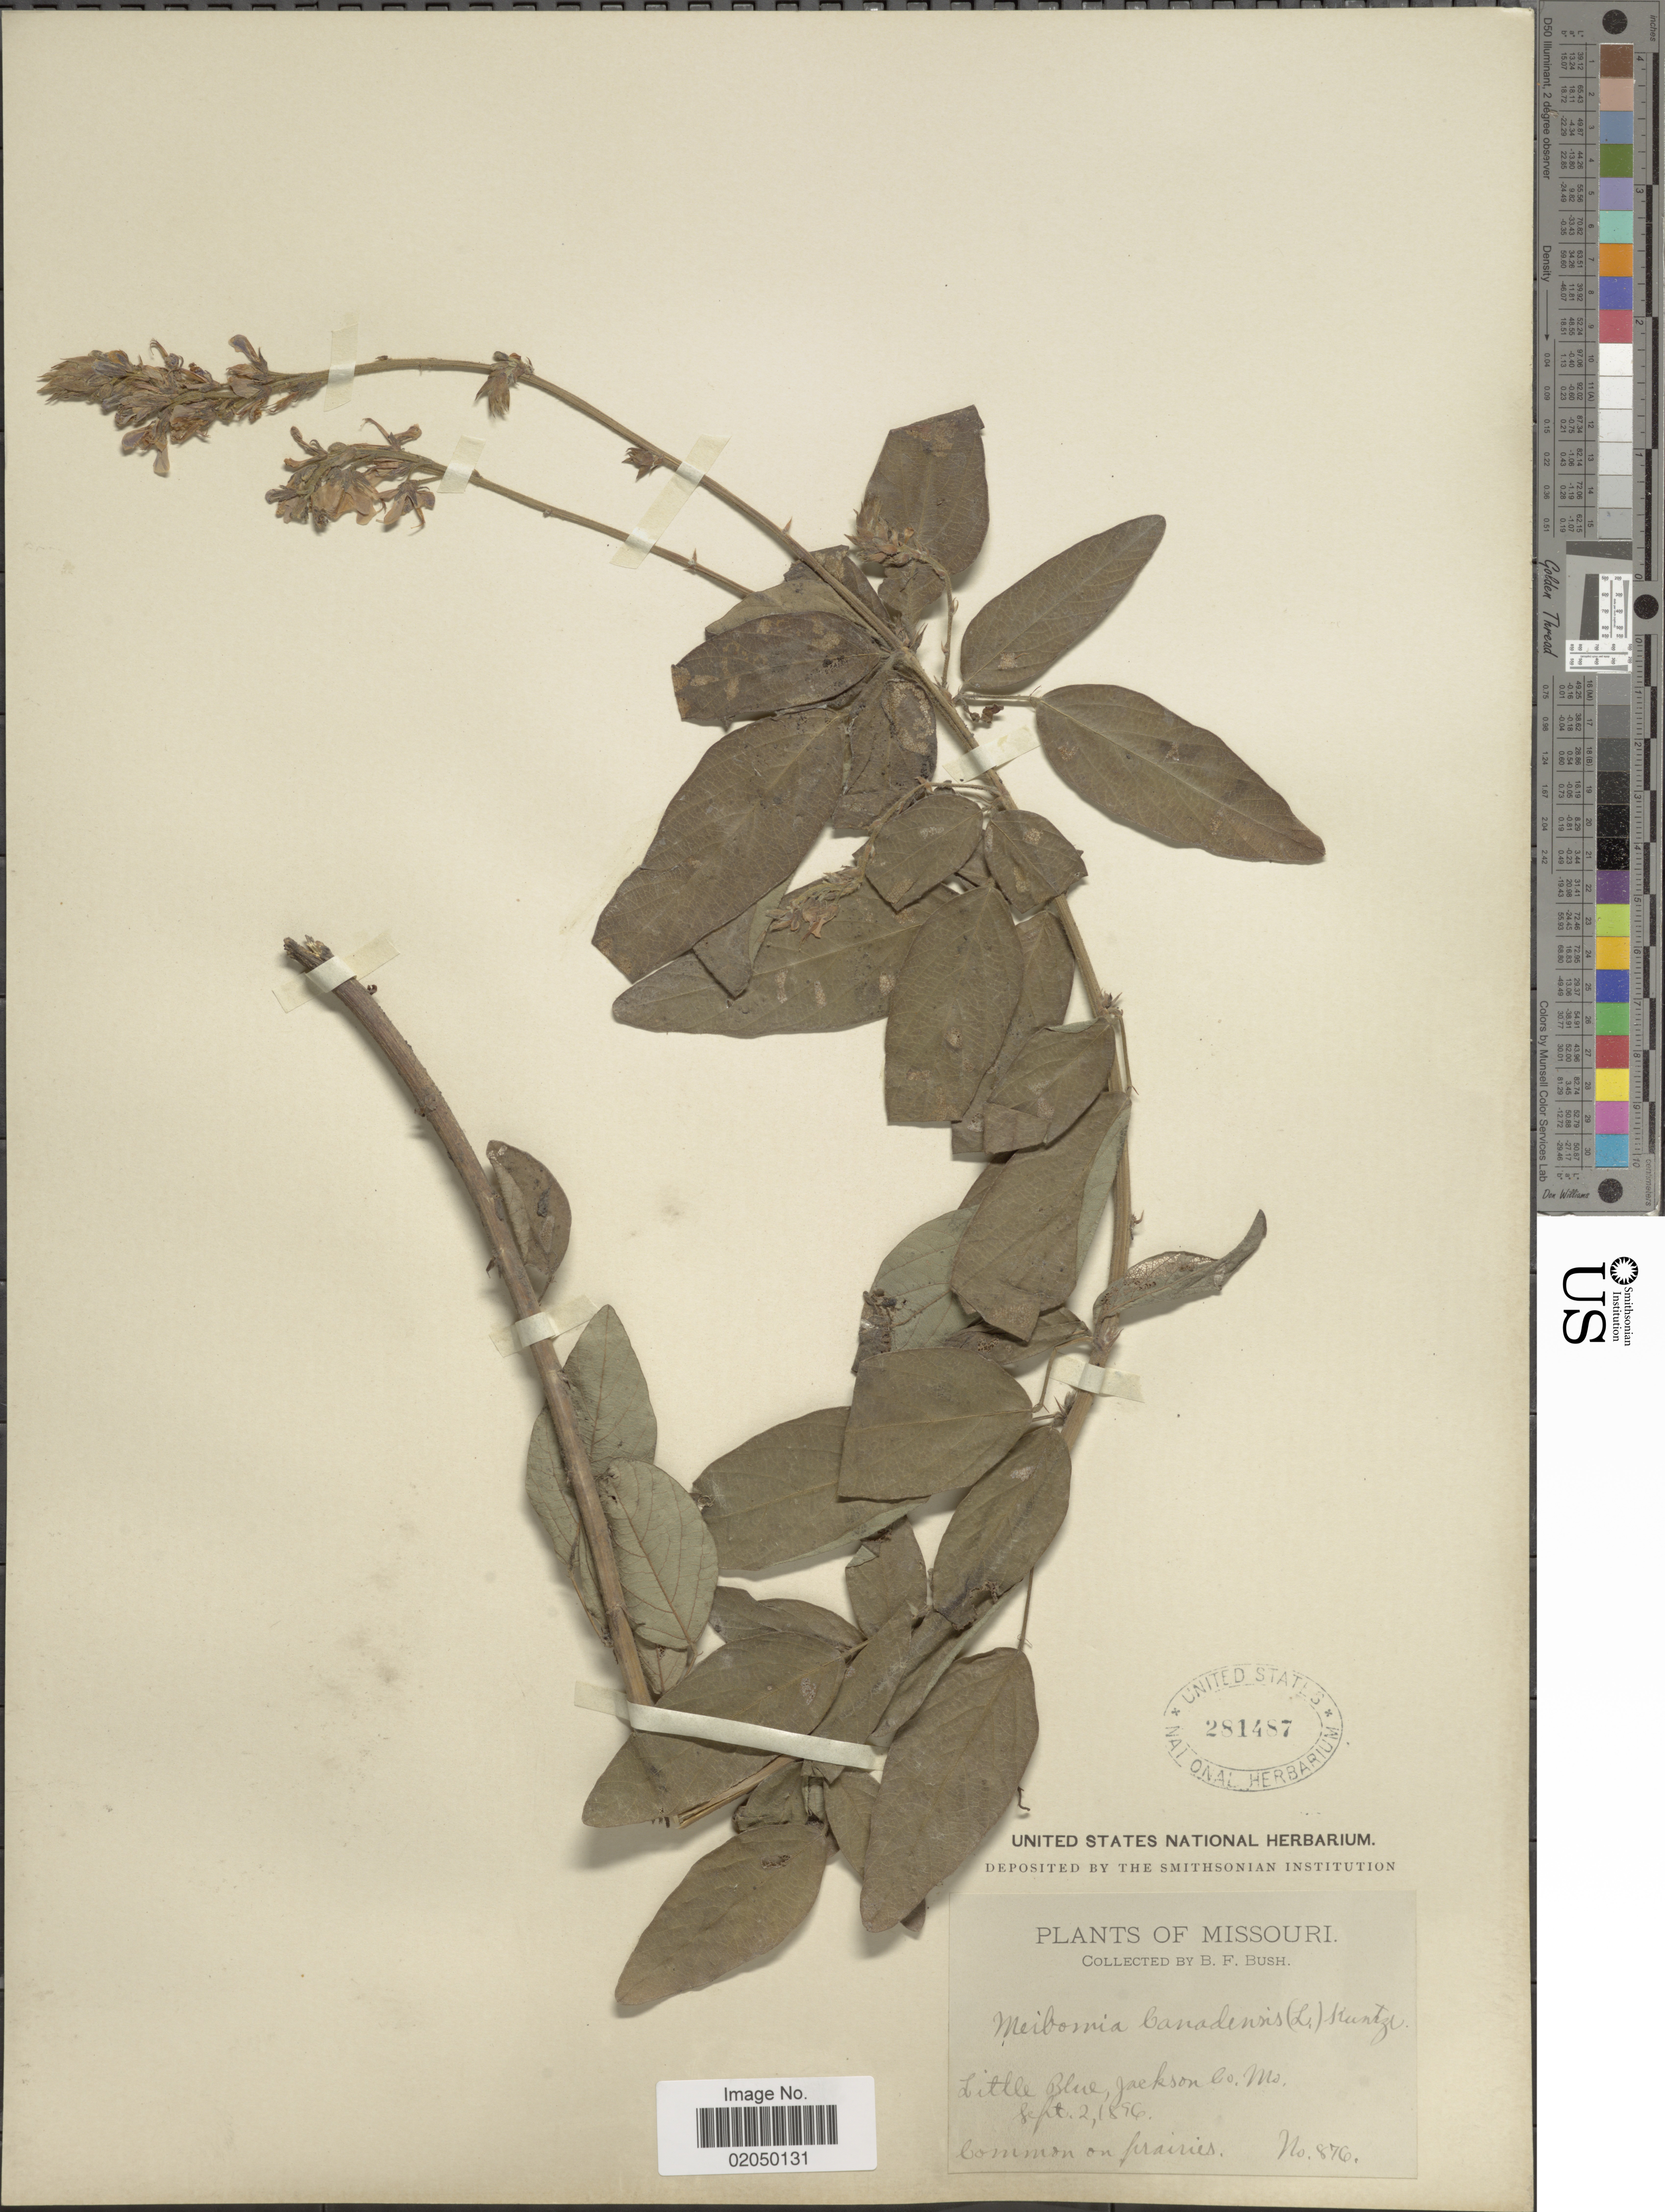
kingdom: Plantae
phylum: Tracheophyta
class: Magnoliopsida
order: Fabales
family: Fabaceae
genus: Desmodium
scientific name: Desmodium canadense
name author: (L.) DC.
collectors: B. F. Bush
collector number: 876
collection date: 1896-09-02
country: United States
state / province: Missouri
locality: Little Blue, Jackson Co Mo.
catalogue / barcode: US 281487